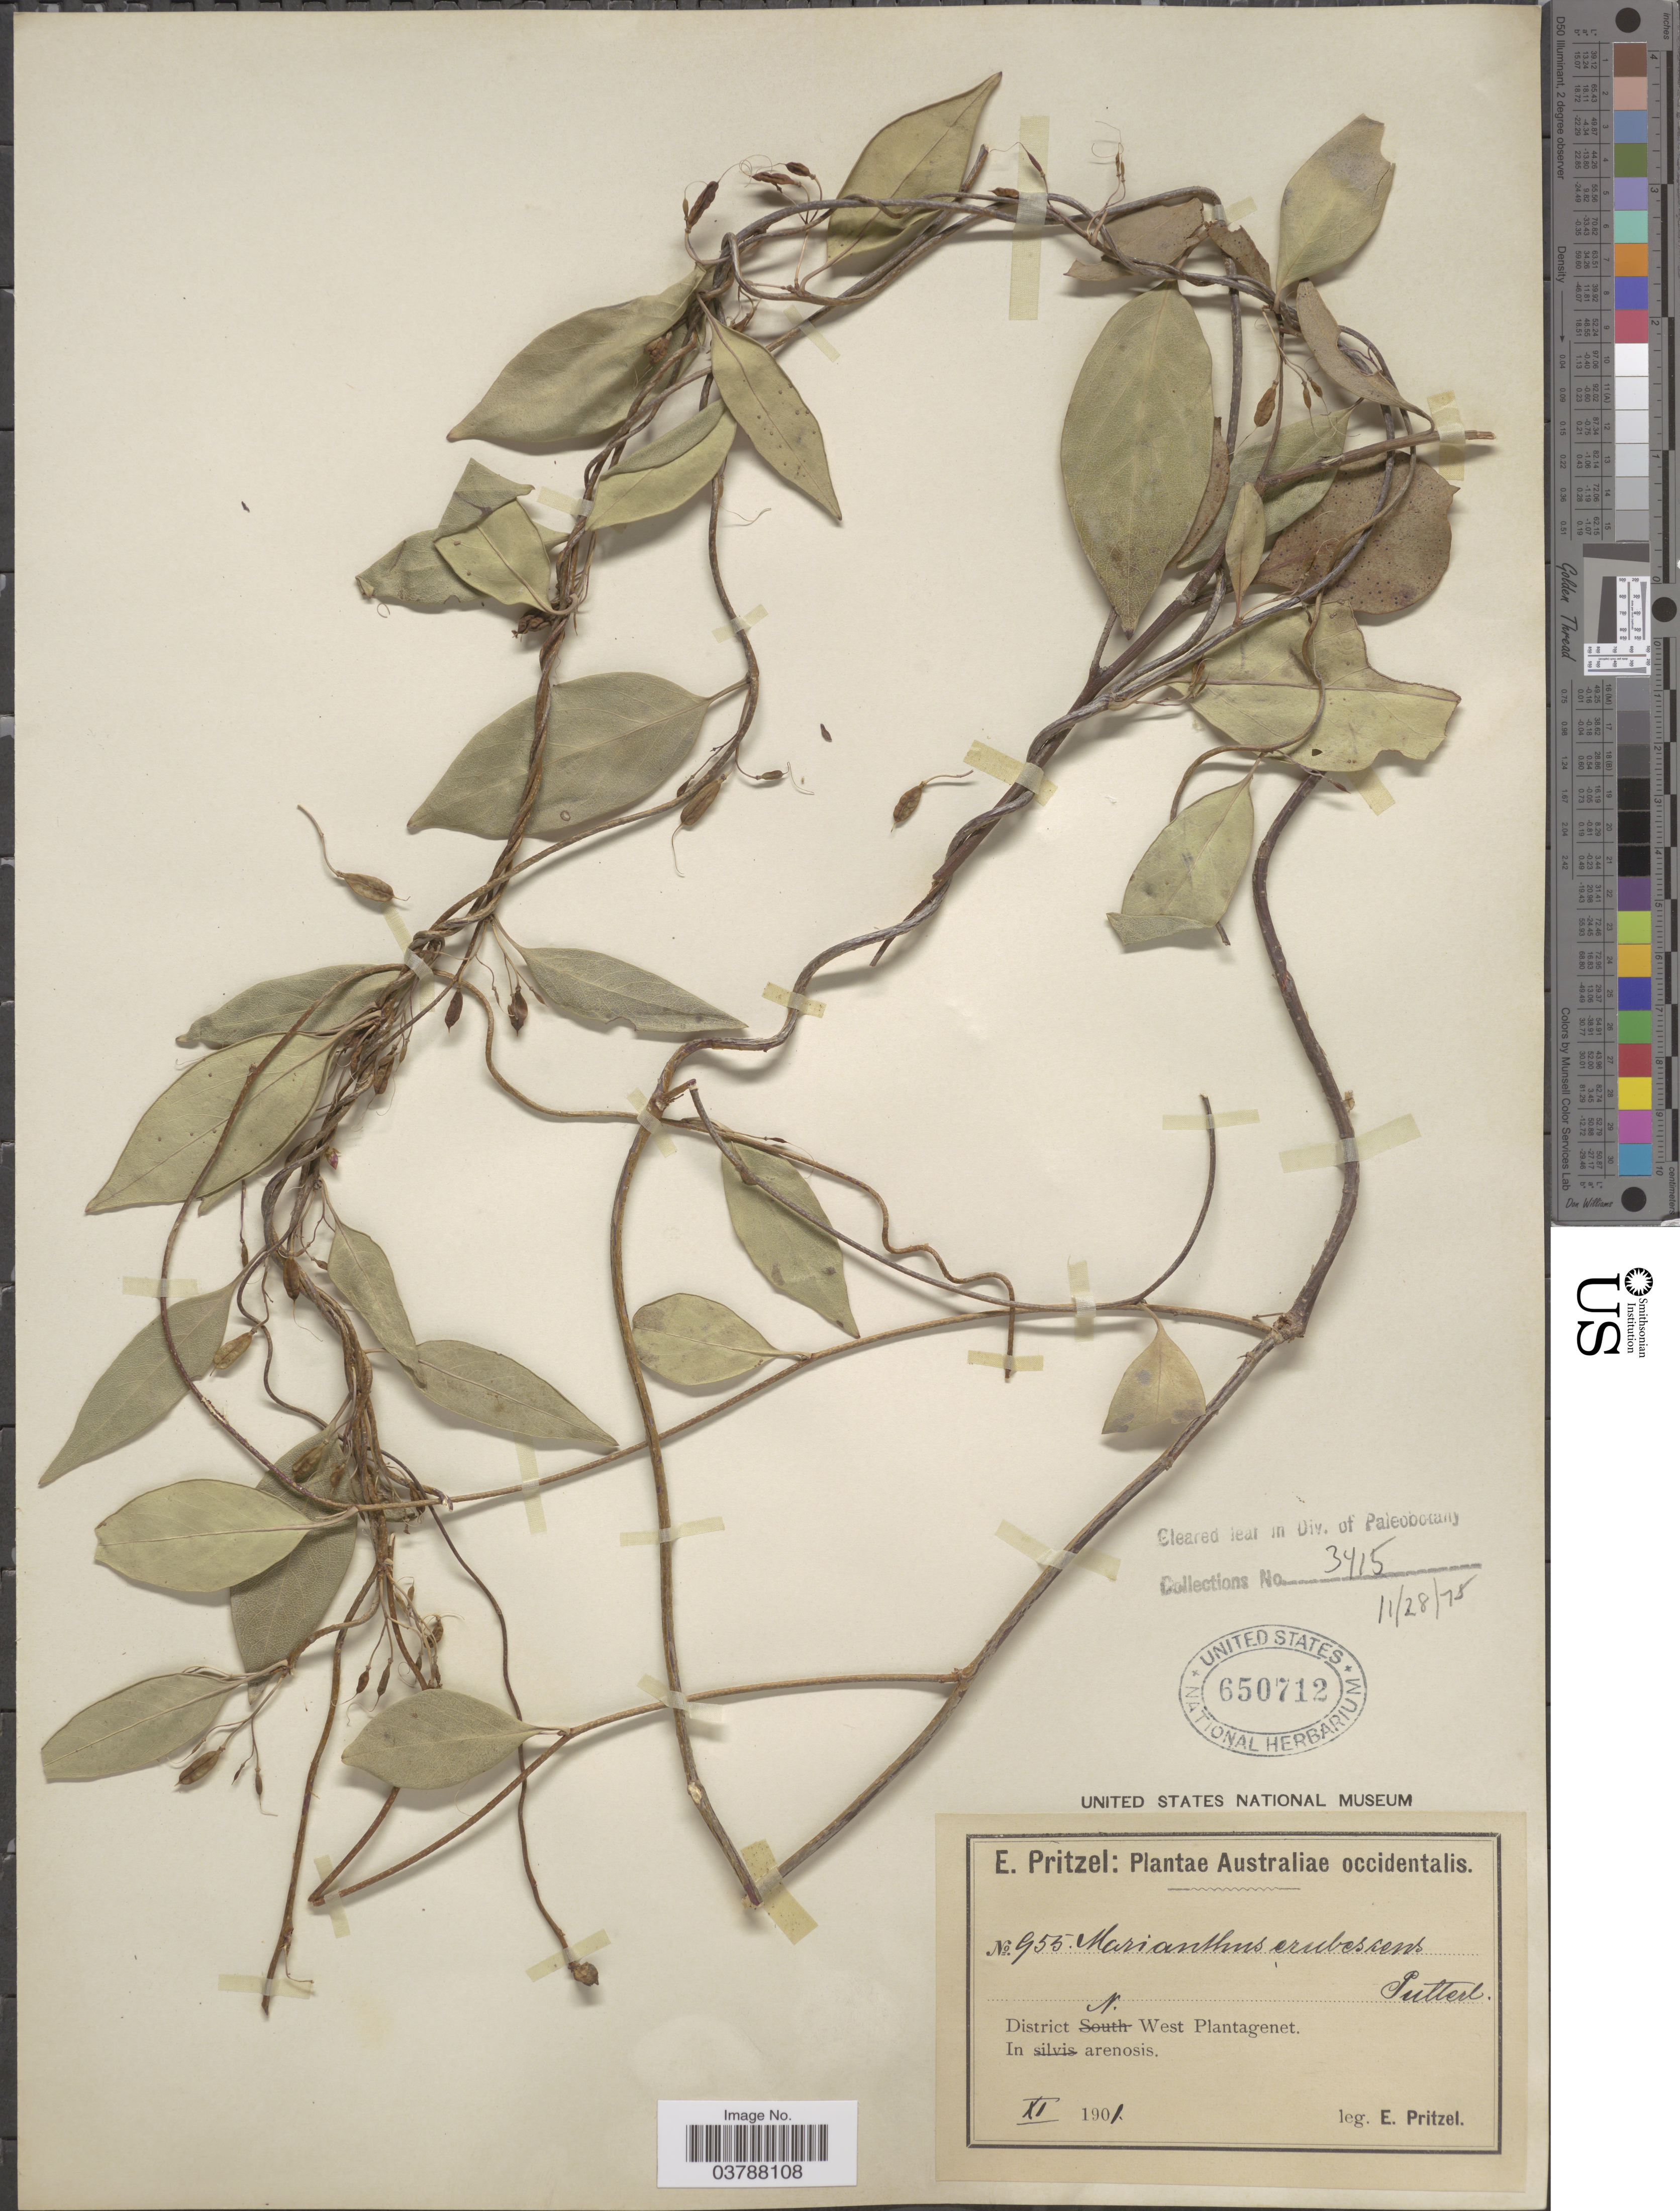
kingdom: Plantae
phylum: Tracheophyta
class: Magnoliopsida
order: Apiales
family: Pittosporaceae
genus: Marianthus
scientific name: Marianthus erubescens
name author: Putt.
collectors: E. G. Pritzel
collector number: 955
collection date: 1901-11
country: Australia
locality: Australiæ occidentalis. District N. West Plantagenet. In arenosis.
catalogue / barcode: US 650712